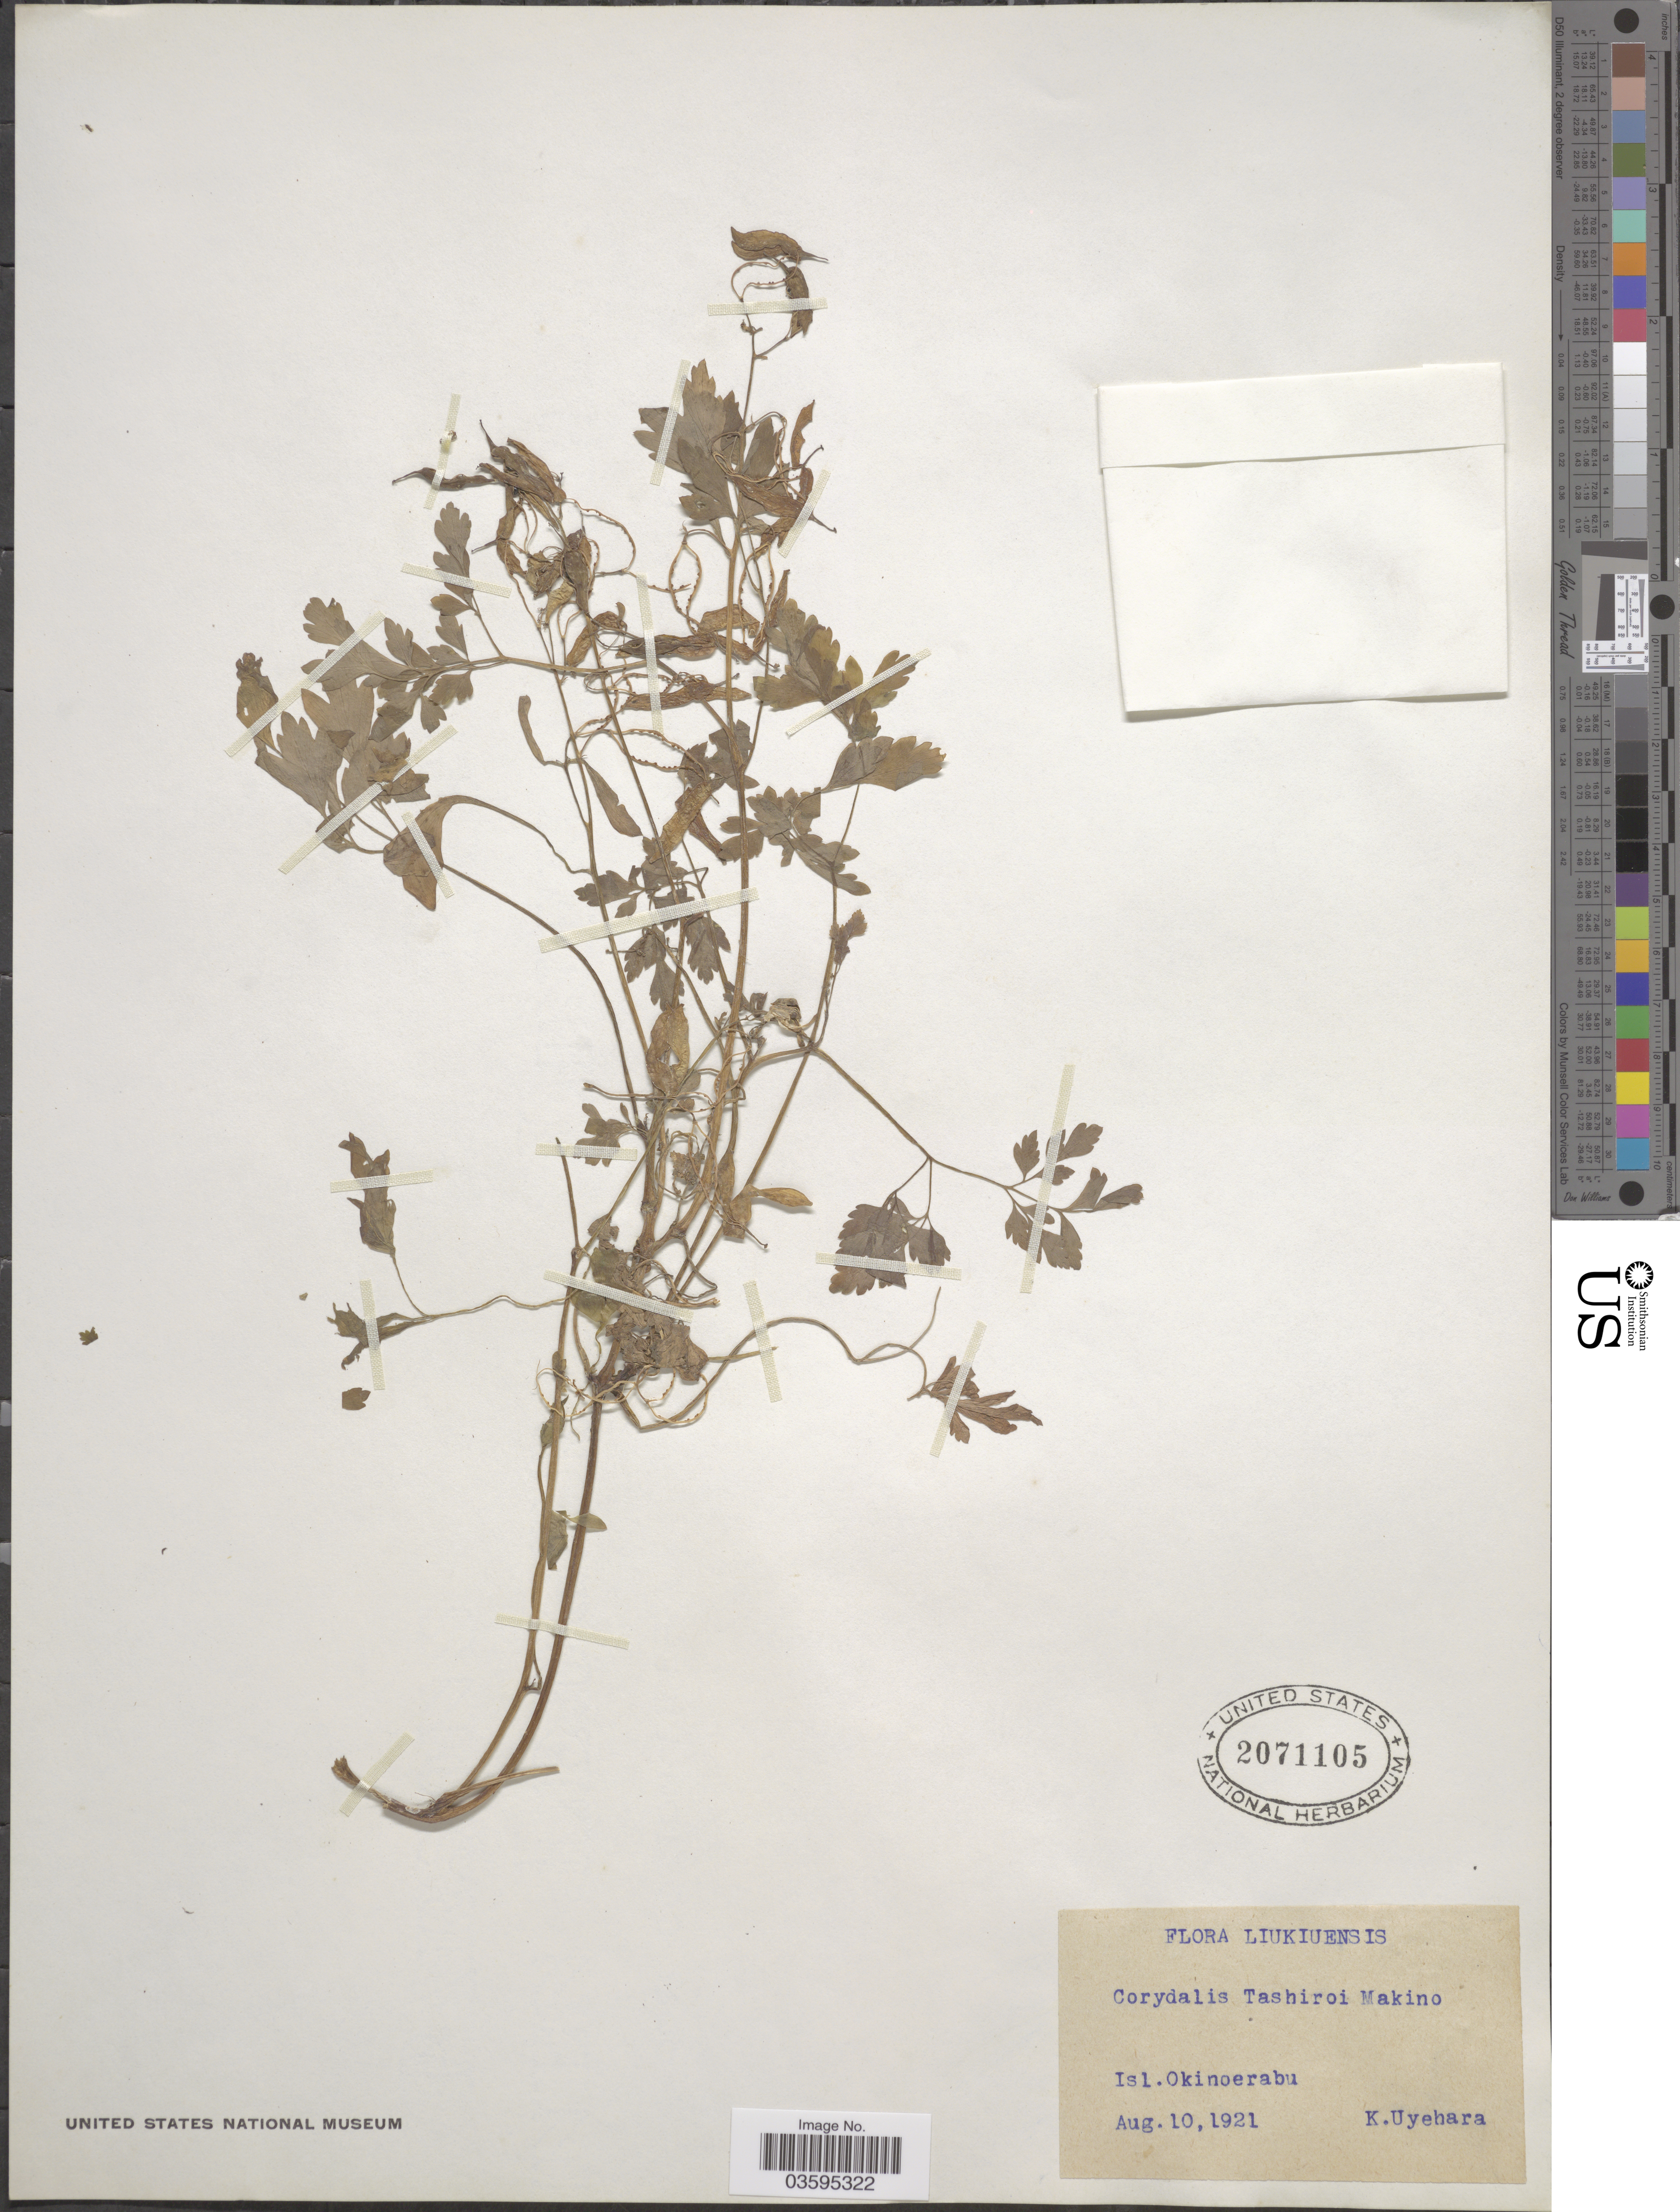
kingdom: Plantae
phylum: Tracheophyta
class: Magnoliopsida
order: Ranunculales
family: Papaveraceae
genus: Corydalis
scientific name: Corydalis tashiroi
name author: Makino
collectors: K. Uyehara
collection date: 1921-08-10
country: Japan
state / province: Okinawa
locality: Liukiuensis. Isl. Okinoerabu.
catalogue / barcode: US 2071105